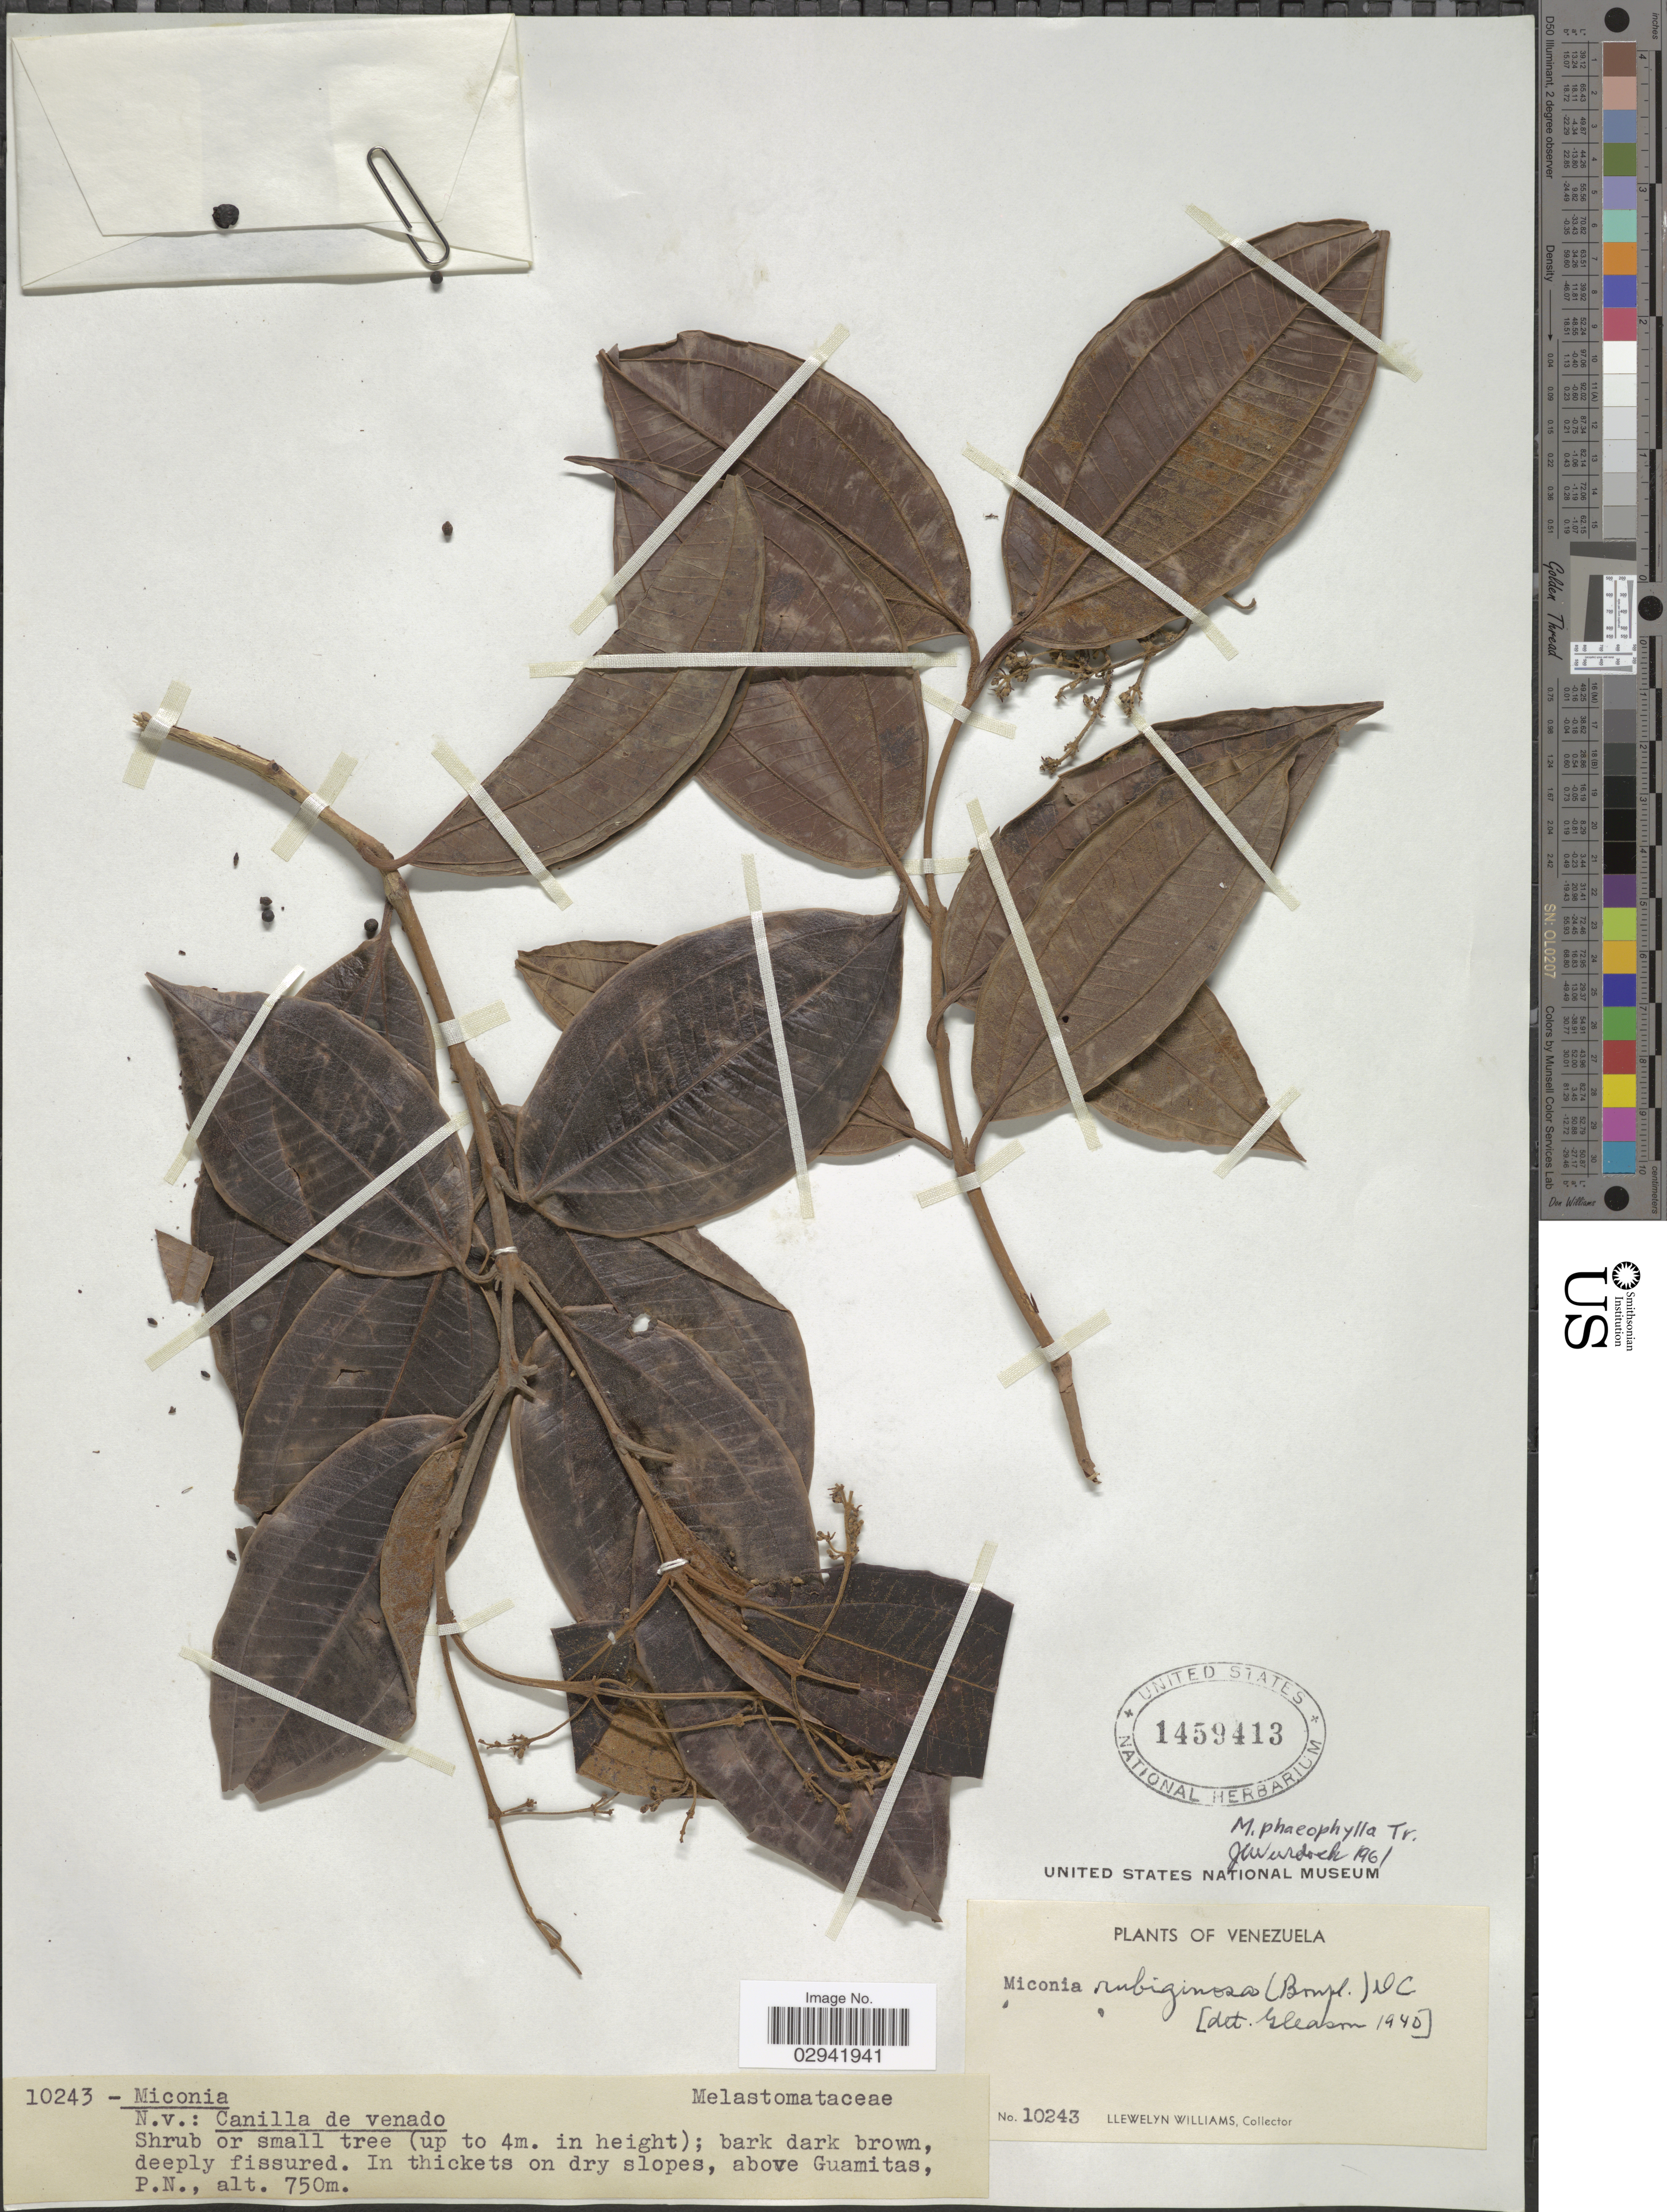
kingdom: Plantae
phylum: Tracheophyta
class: Magnoliopsida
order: Myrtales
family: Melastomataceae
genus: Miconia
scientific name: Miconia phaeophylla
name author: Triana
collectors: Ll. Williams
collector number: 10243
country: Venezuela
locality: Above Guamitas, P. N.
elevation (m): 750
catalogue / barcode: US 1459413